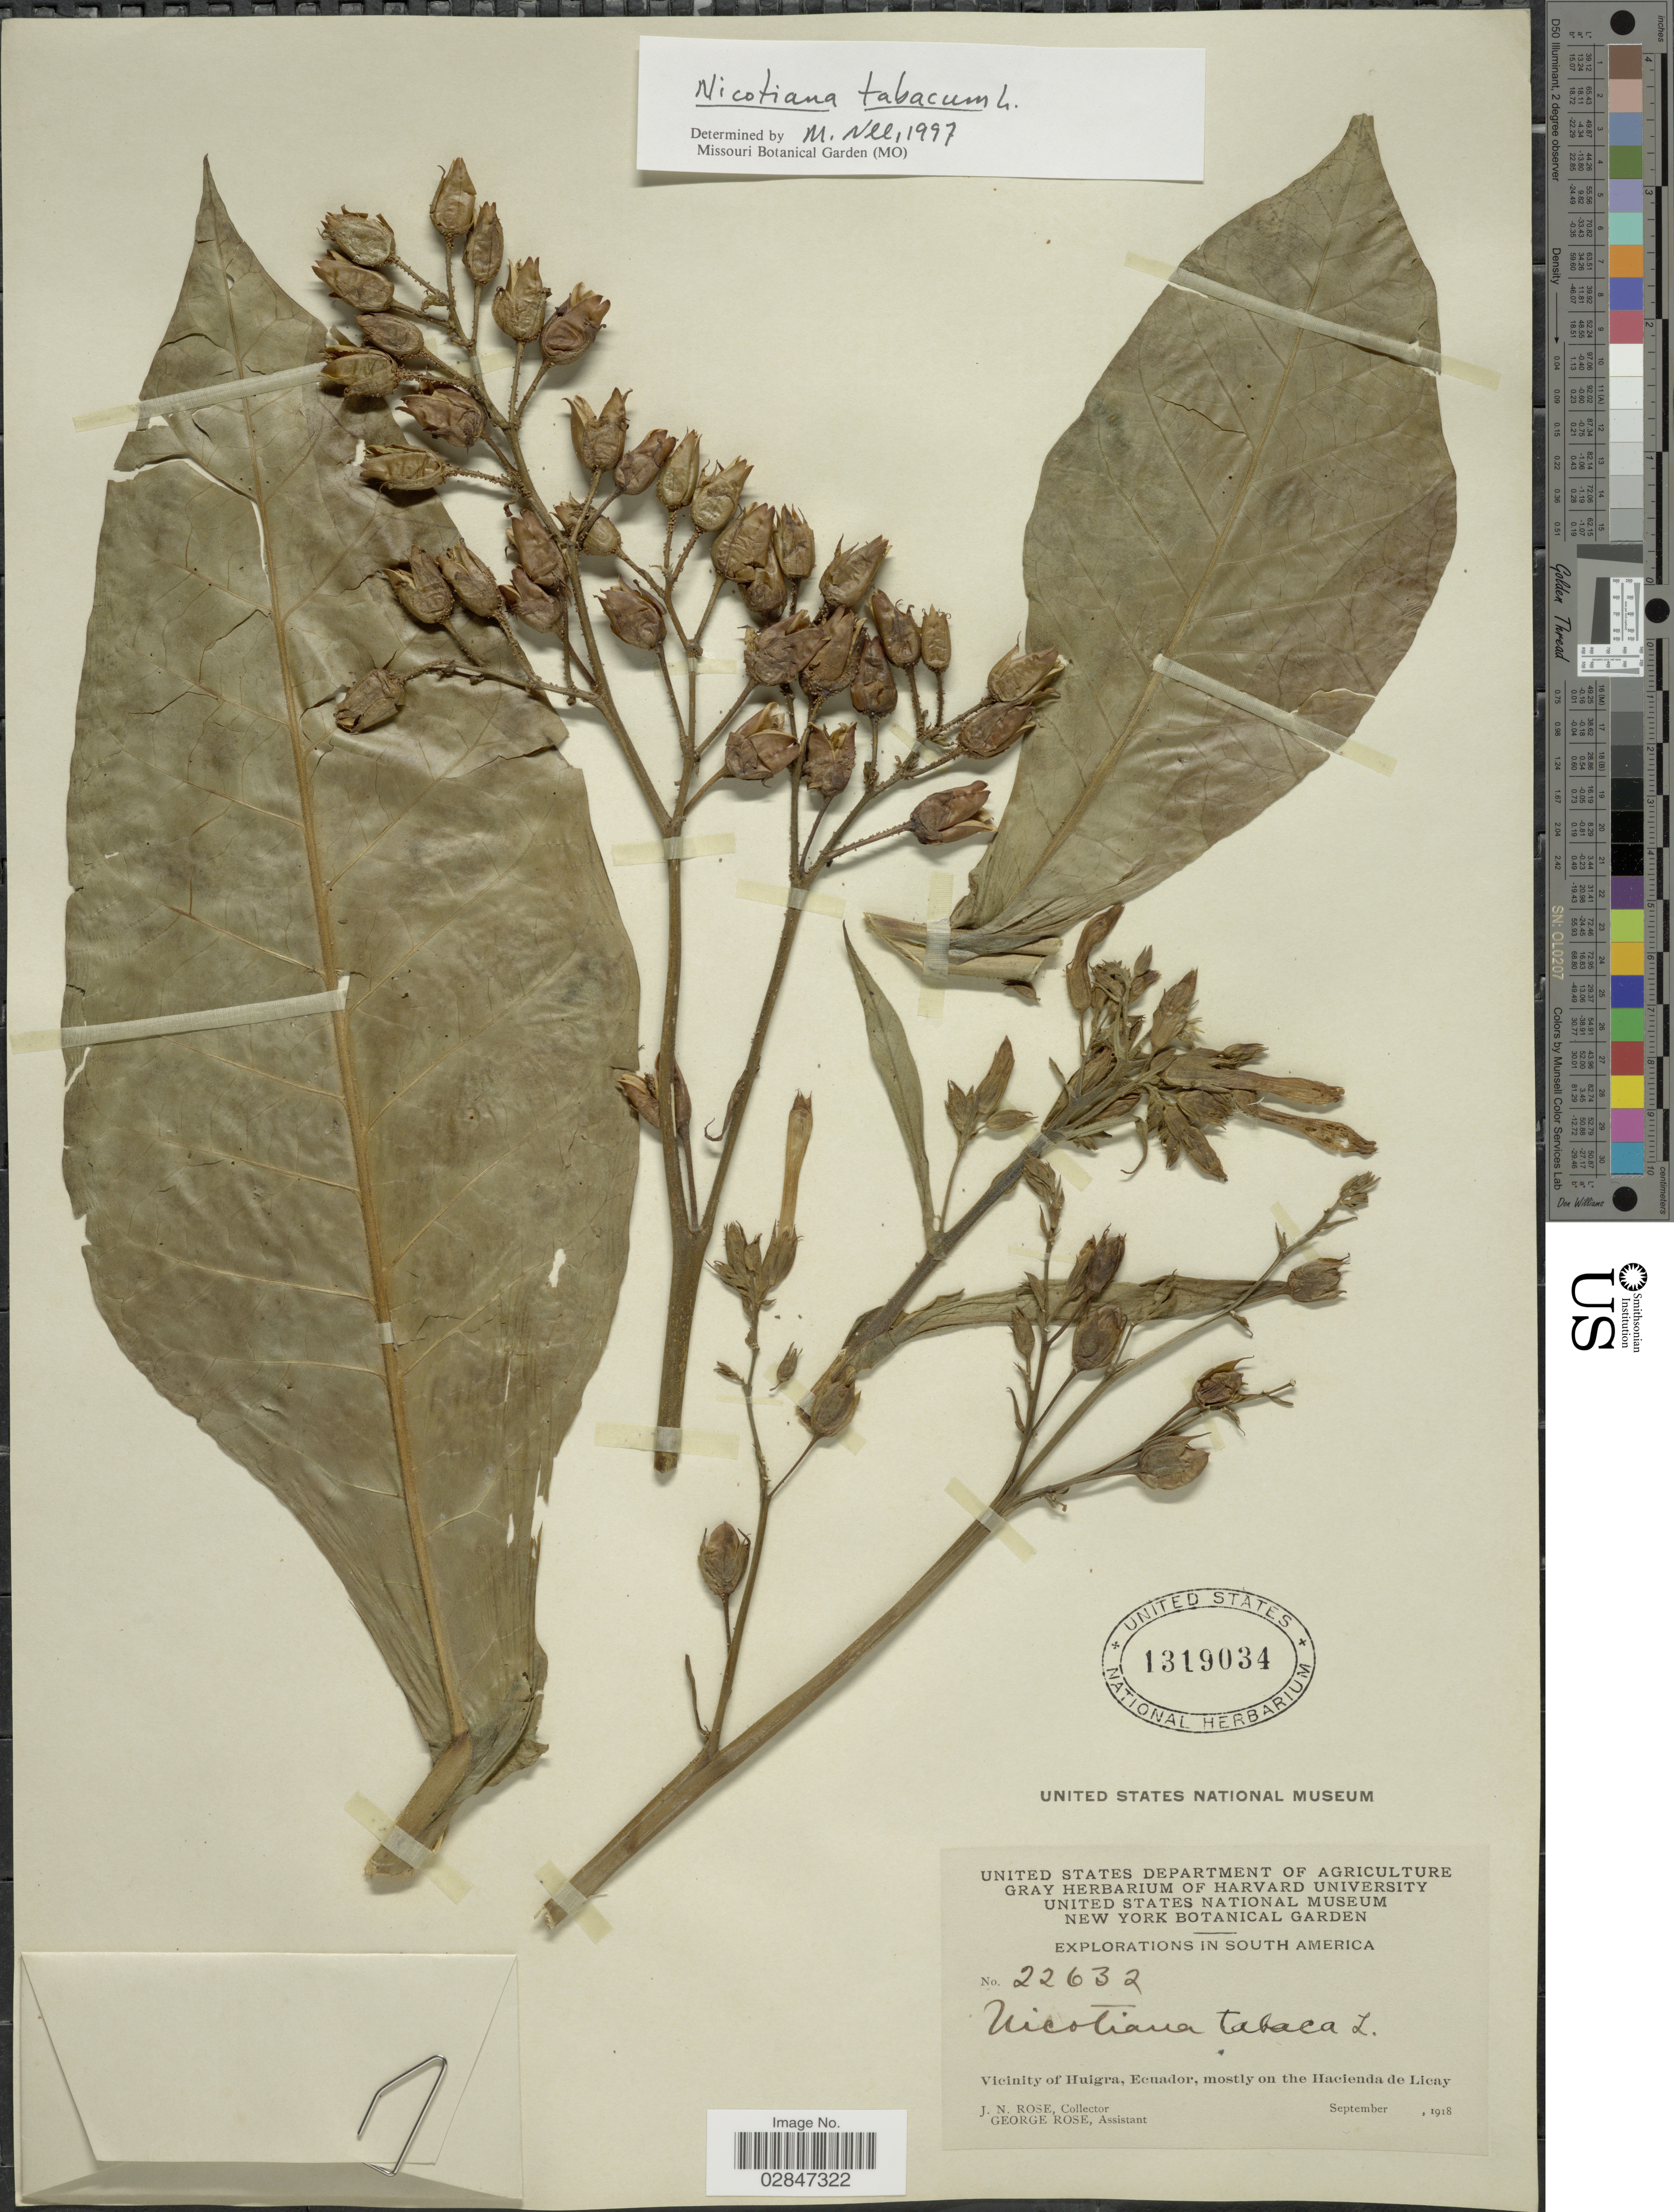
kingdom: Plantae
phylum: Tracheophyta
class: Magnoliopsida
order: Solanales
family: Solanaceae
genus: Nicotiana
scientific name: Nicotiana tabacum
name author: L.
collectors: J. N. Rose & G. Rose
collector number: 22632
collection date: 1918-09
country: Ecuador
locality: Vicinity of Huigra, Ecuador, mostly on the Hacienda de Licay.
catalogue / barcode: US 1319034